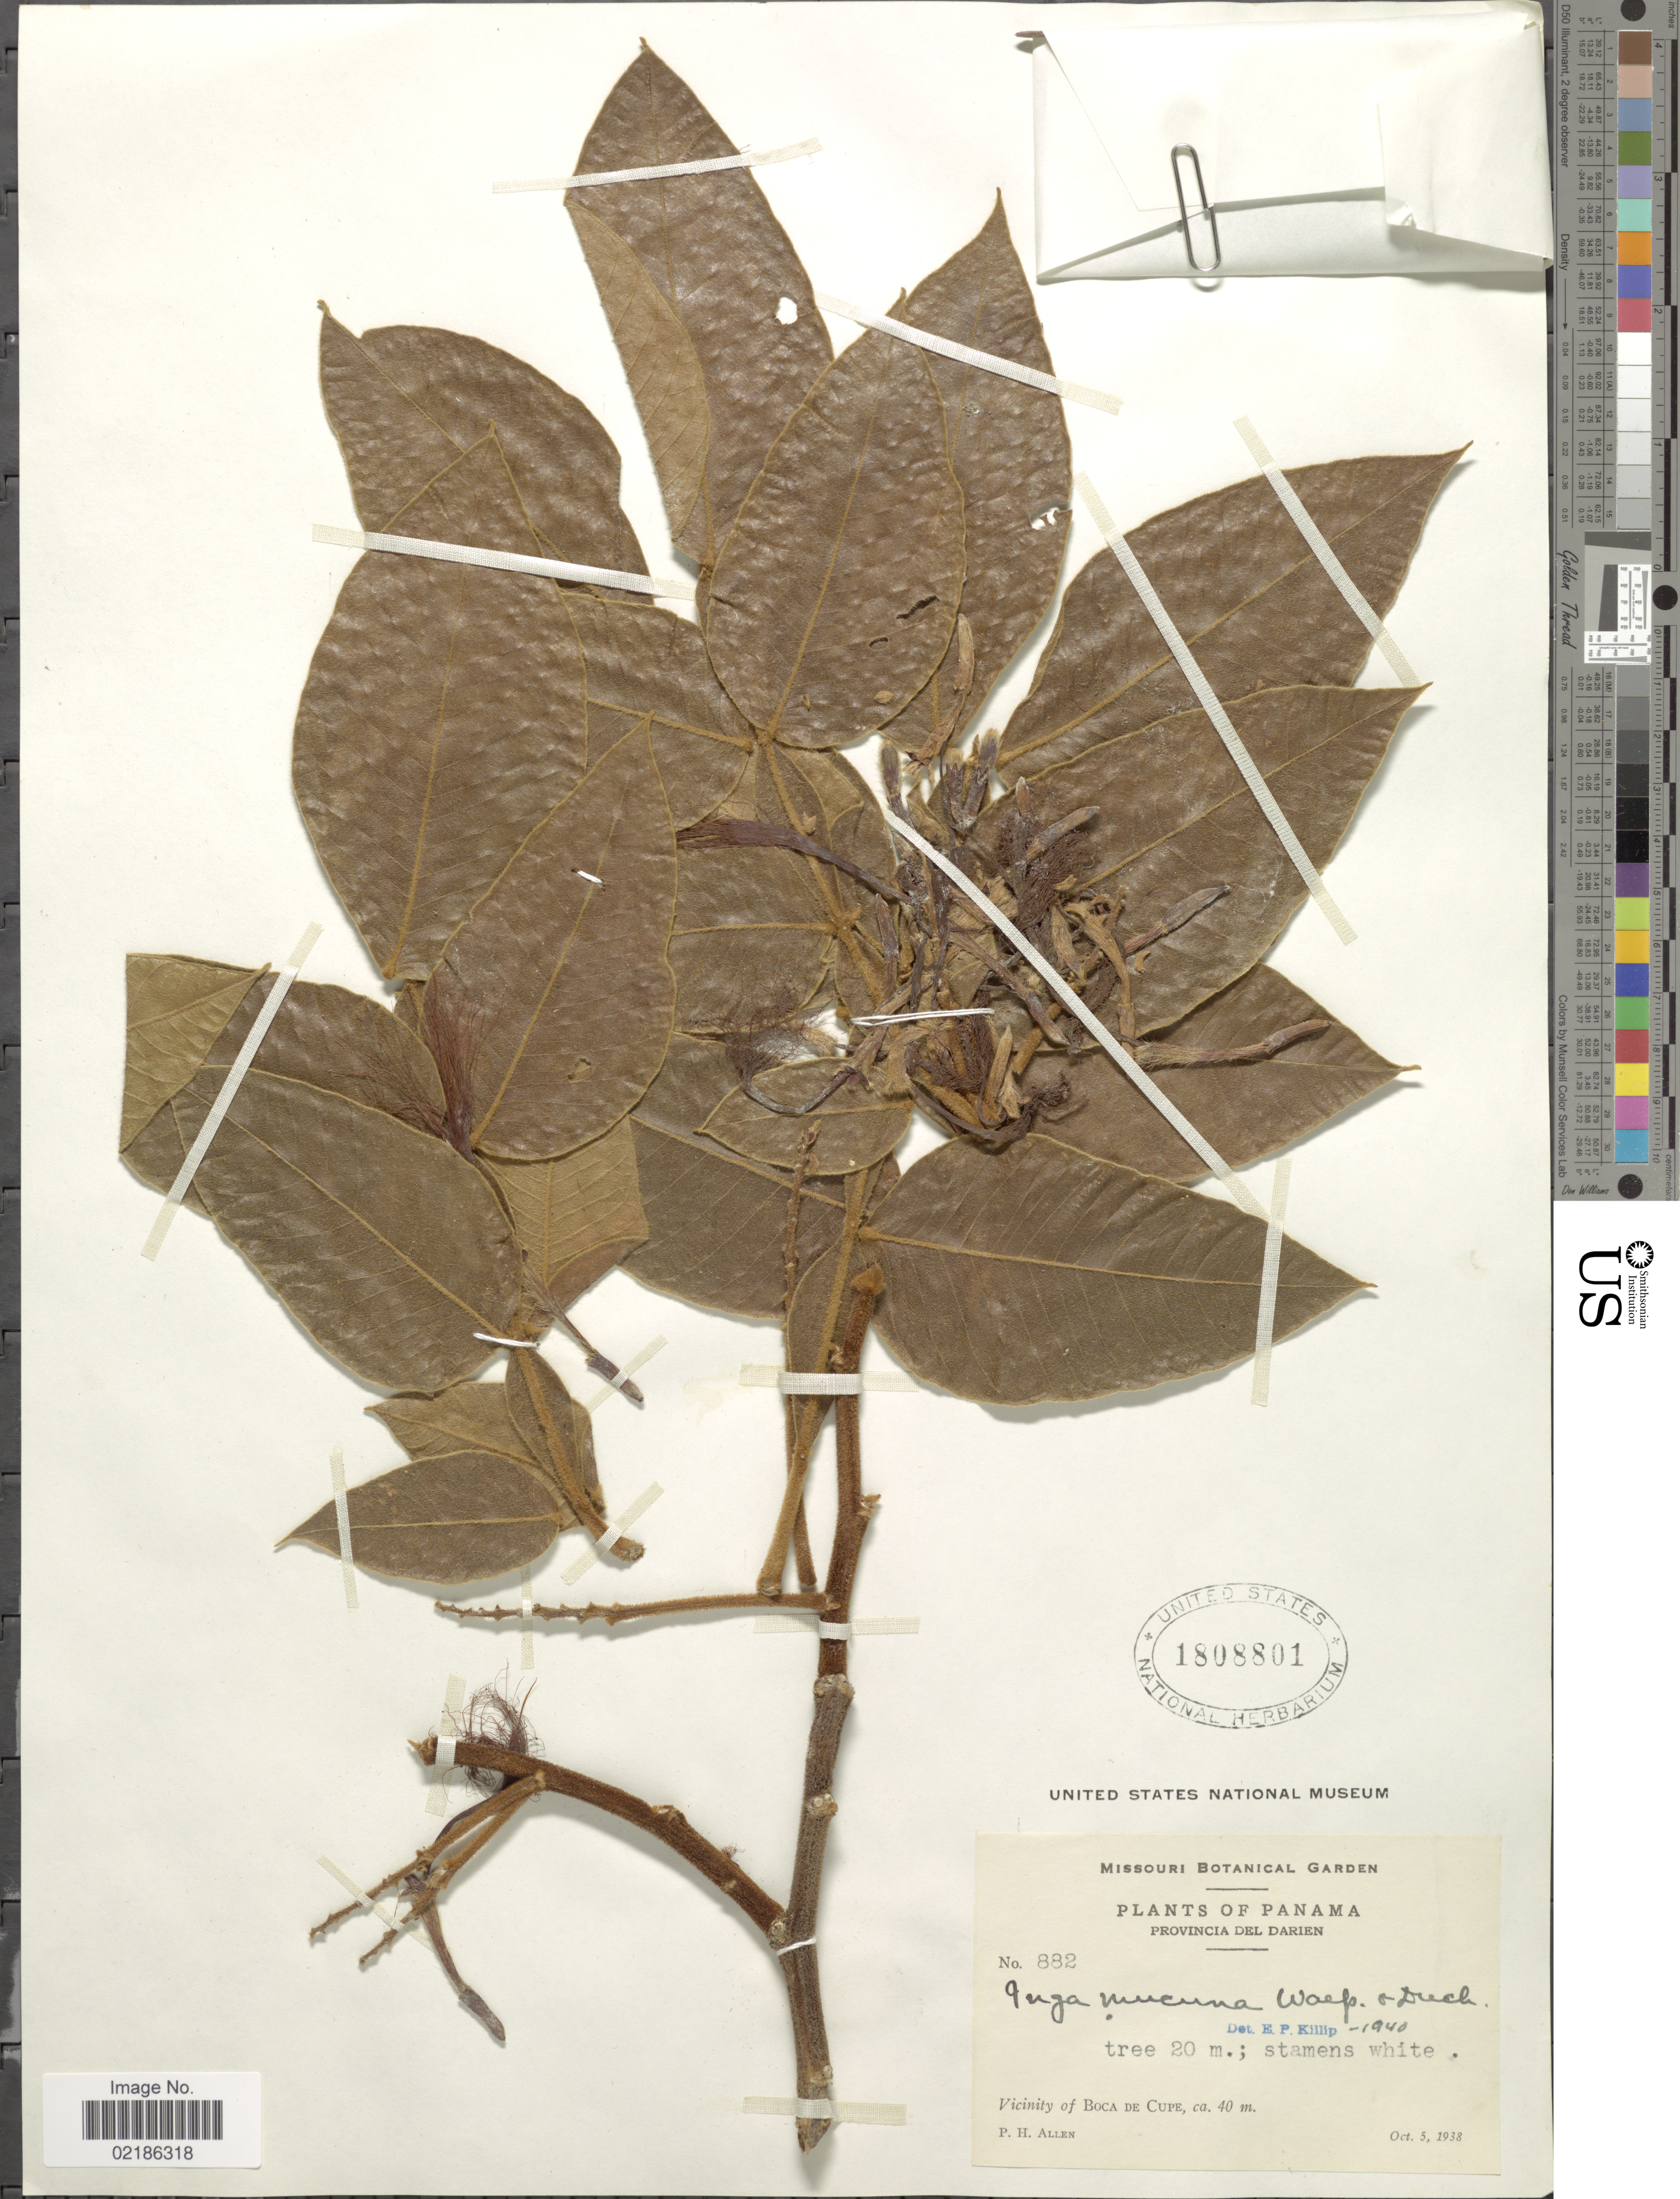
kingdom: Plantae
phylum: Tracheophyta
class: Magnoliopsida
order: Fabales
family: Fabaceae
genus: Inga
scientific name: Inga mucuna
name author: Walp.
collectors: P. H. Allen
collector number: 882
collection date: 1938-10-05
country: Panama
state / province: Darién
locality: Vicinity of Boca de Cupe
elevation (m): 40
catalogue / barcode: US 1808801